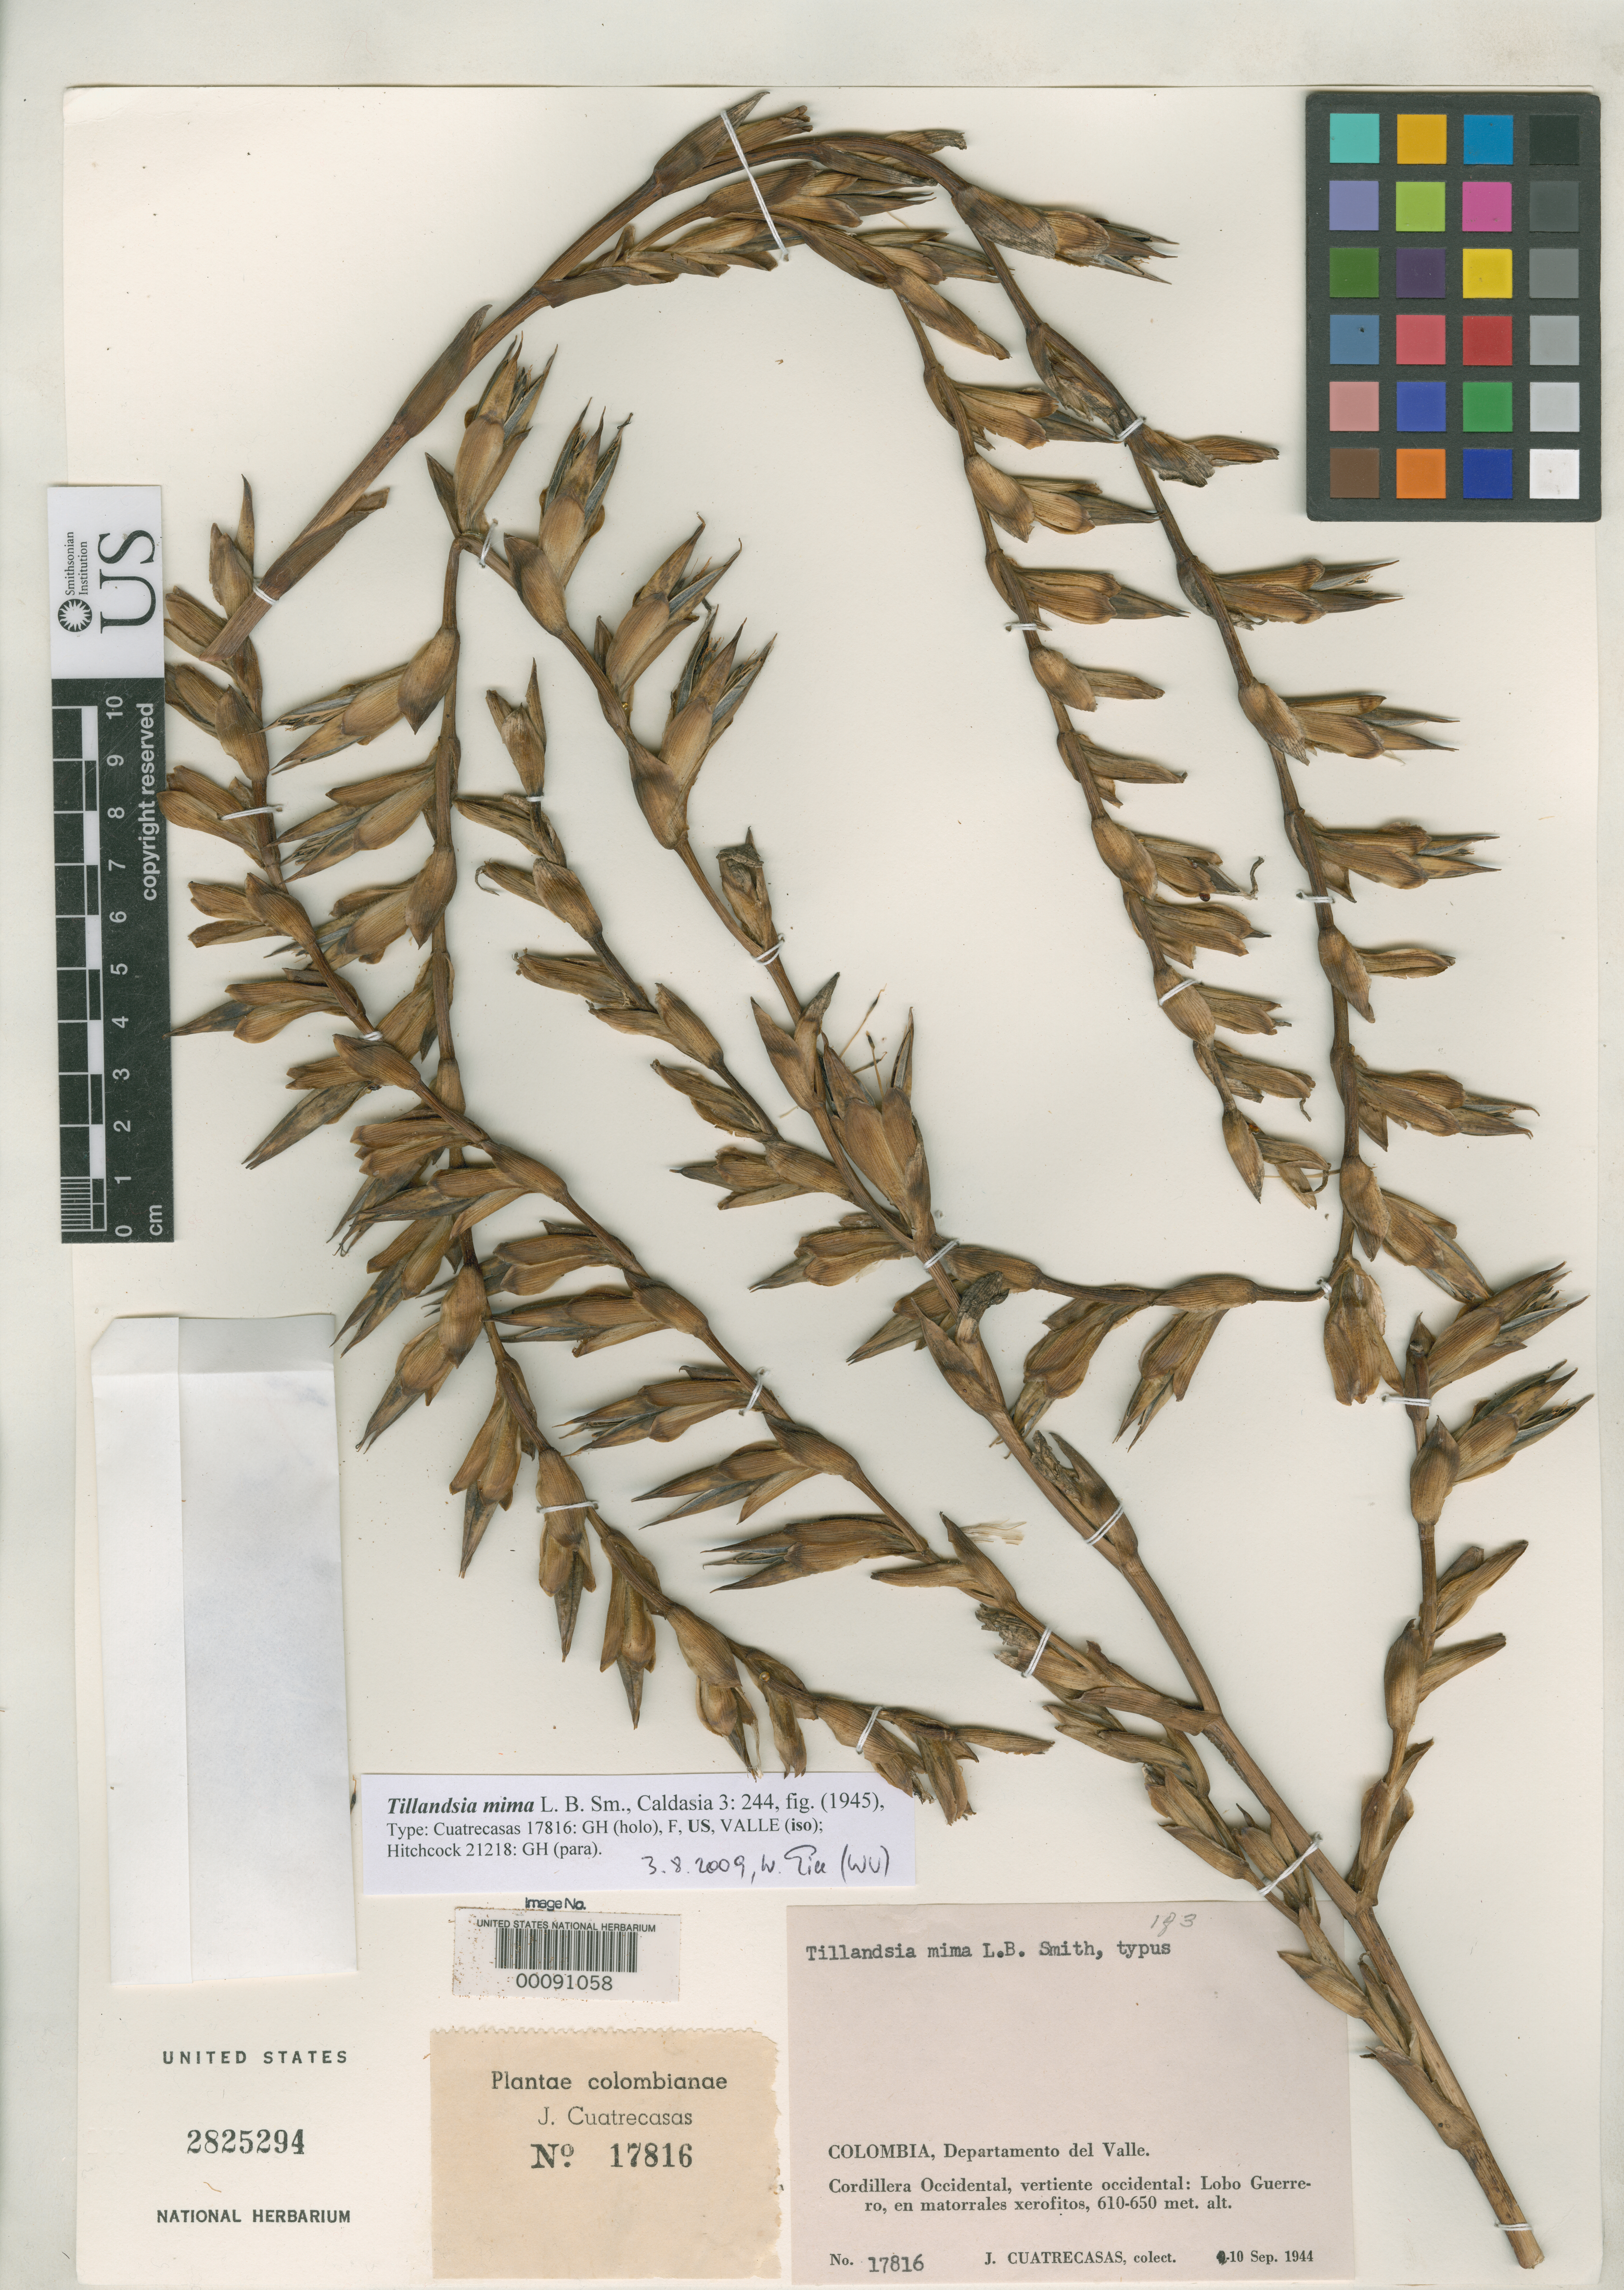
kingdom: Plantae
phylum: Tracheophyta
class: Liliopsida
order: Poales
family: Bromeliaceae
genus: Tillandsia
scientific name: Tillandsia mima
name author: L.B. Sm.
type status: Isotype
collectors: J. Cuatrecasas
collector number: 17816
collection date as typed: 09 Sep 1944 to 10 Sep 1944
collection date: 1944-09-09/1944-09-10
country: Colombia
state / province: Valle del Cauca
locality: Lobo Guerrero, Cordillera Occidental.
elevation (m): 610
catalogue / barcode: US 2825294